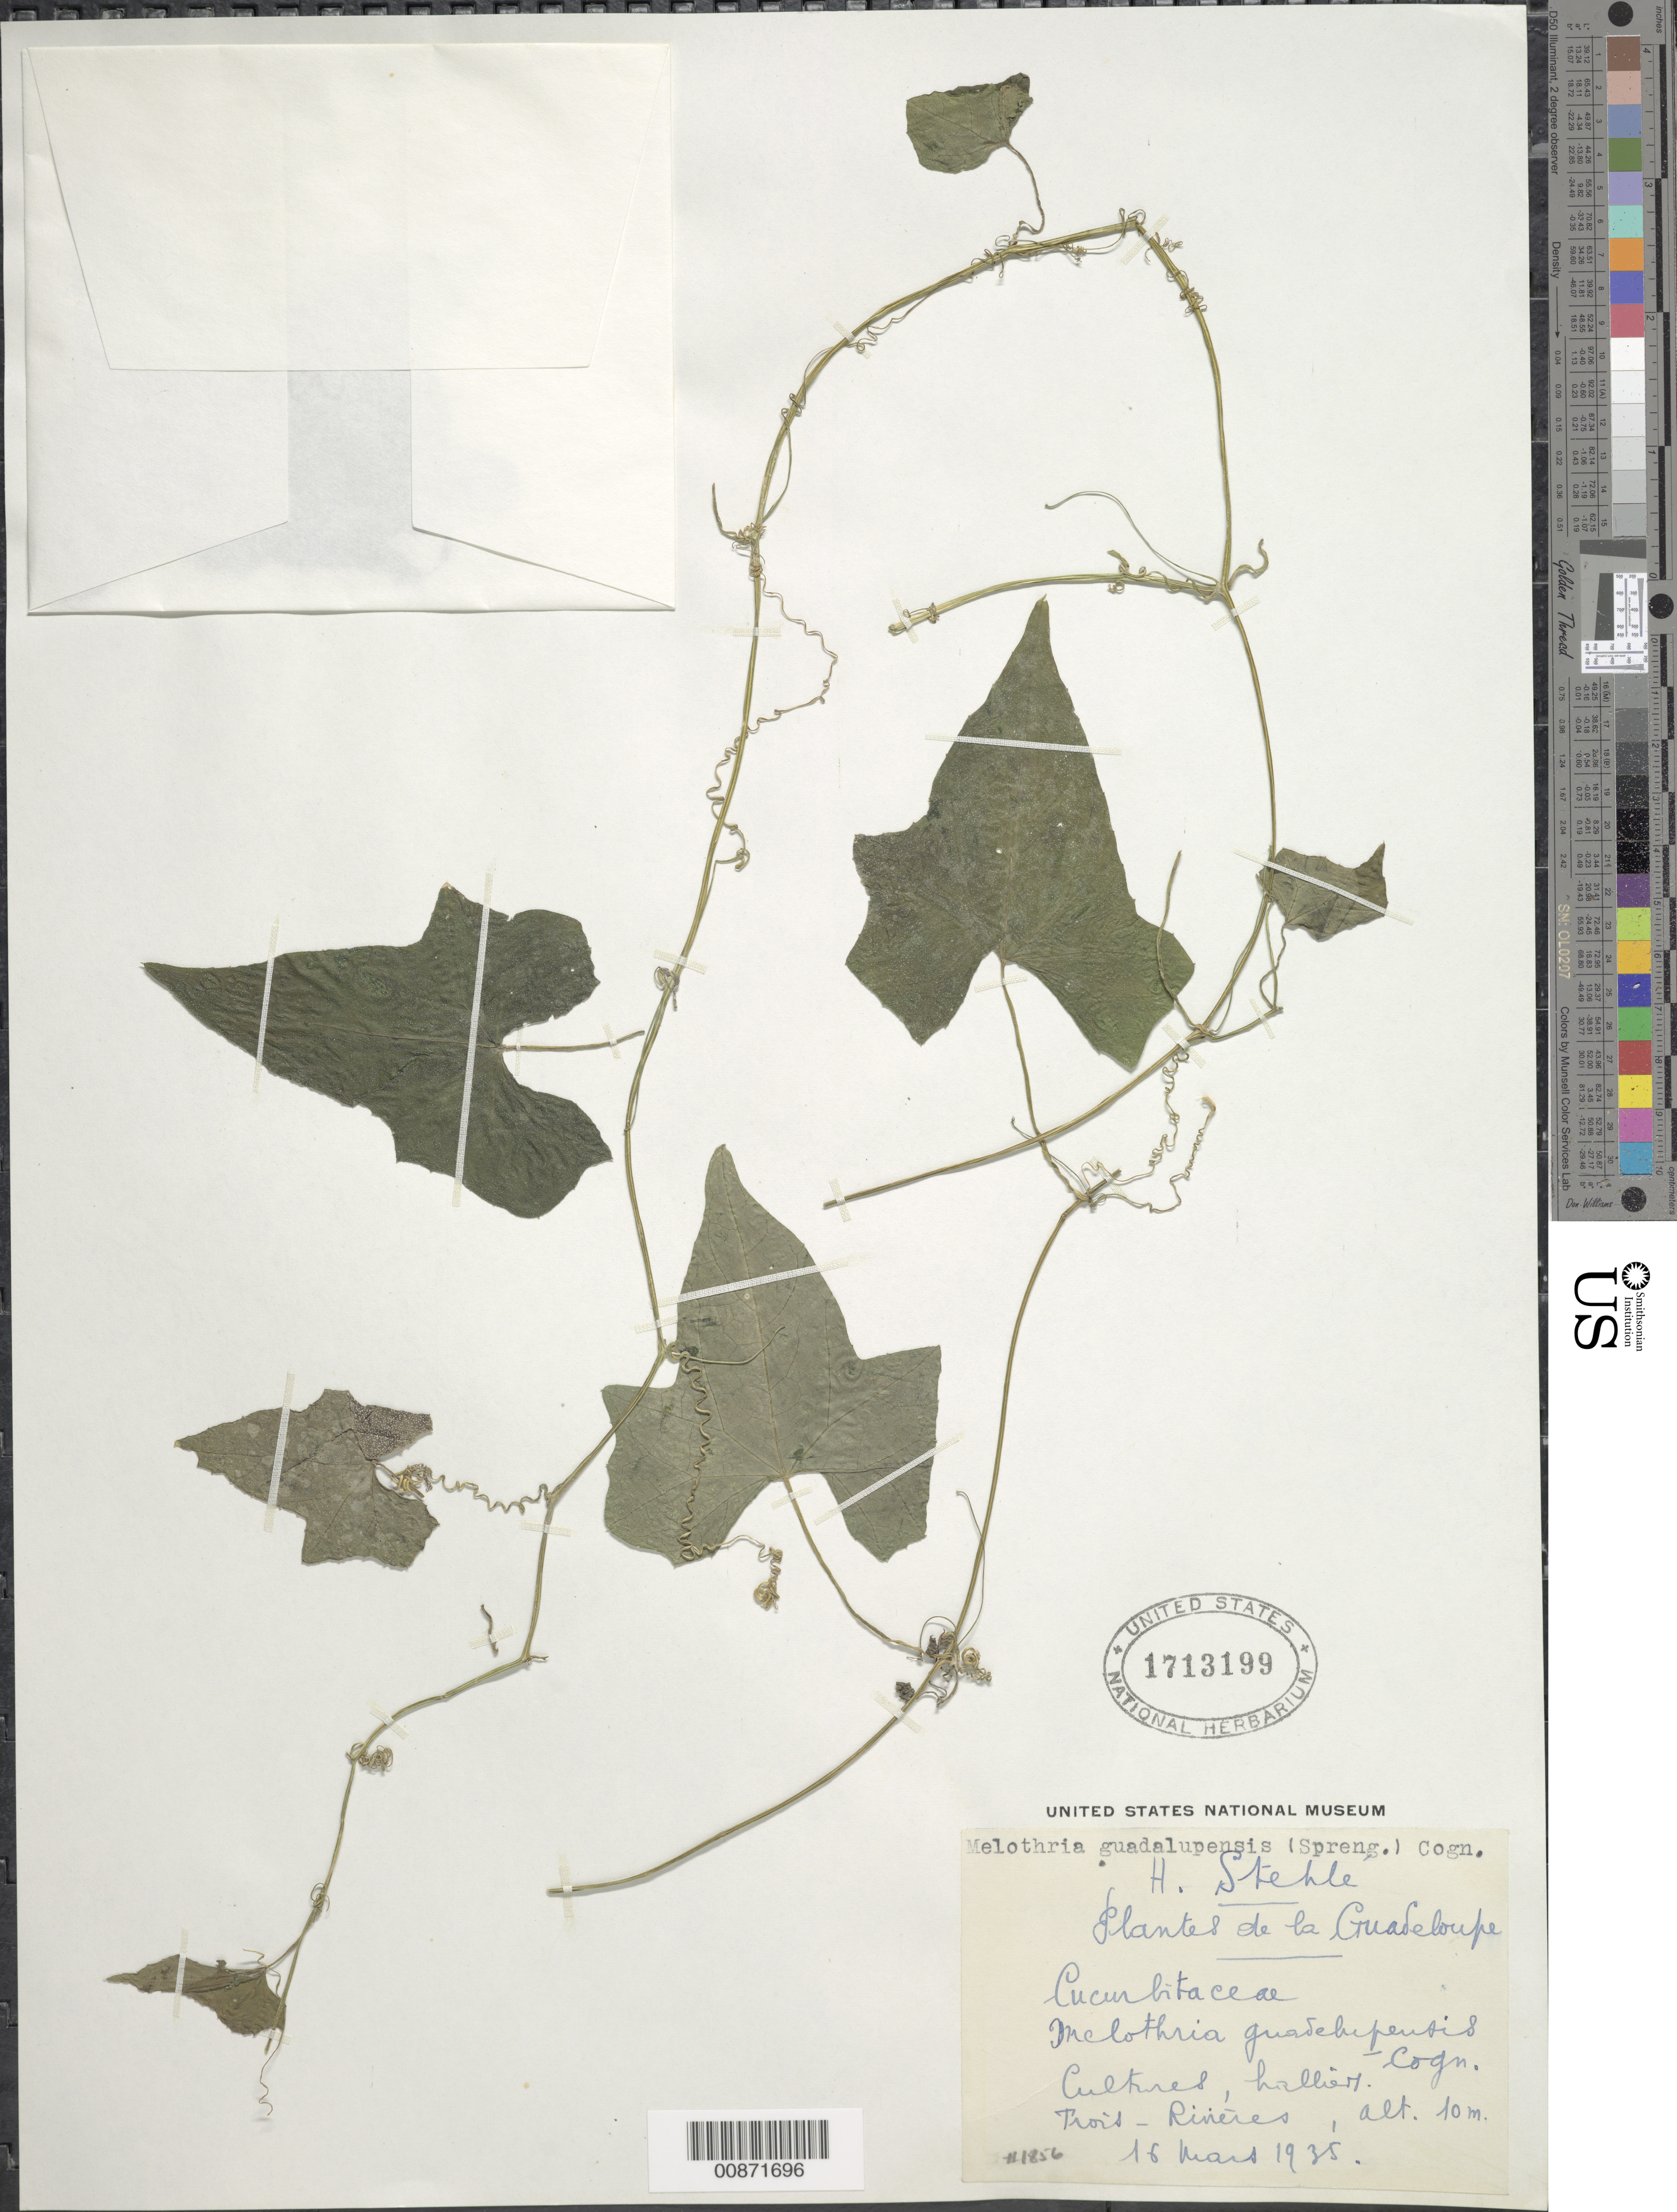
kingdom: Plantae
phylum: Tracheophyta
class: Magnoliopsida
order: Cucurbitales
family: Cucurbitaceae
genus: Melothria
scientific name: Melothria pendula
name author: L.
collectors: H. Stehlé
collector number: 1856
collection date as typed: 16 Mar 1935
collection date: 1935-03-16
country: Guadeloupe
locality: Trois-Rivières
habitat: Near river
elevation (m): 10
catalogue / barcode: US 1713199